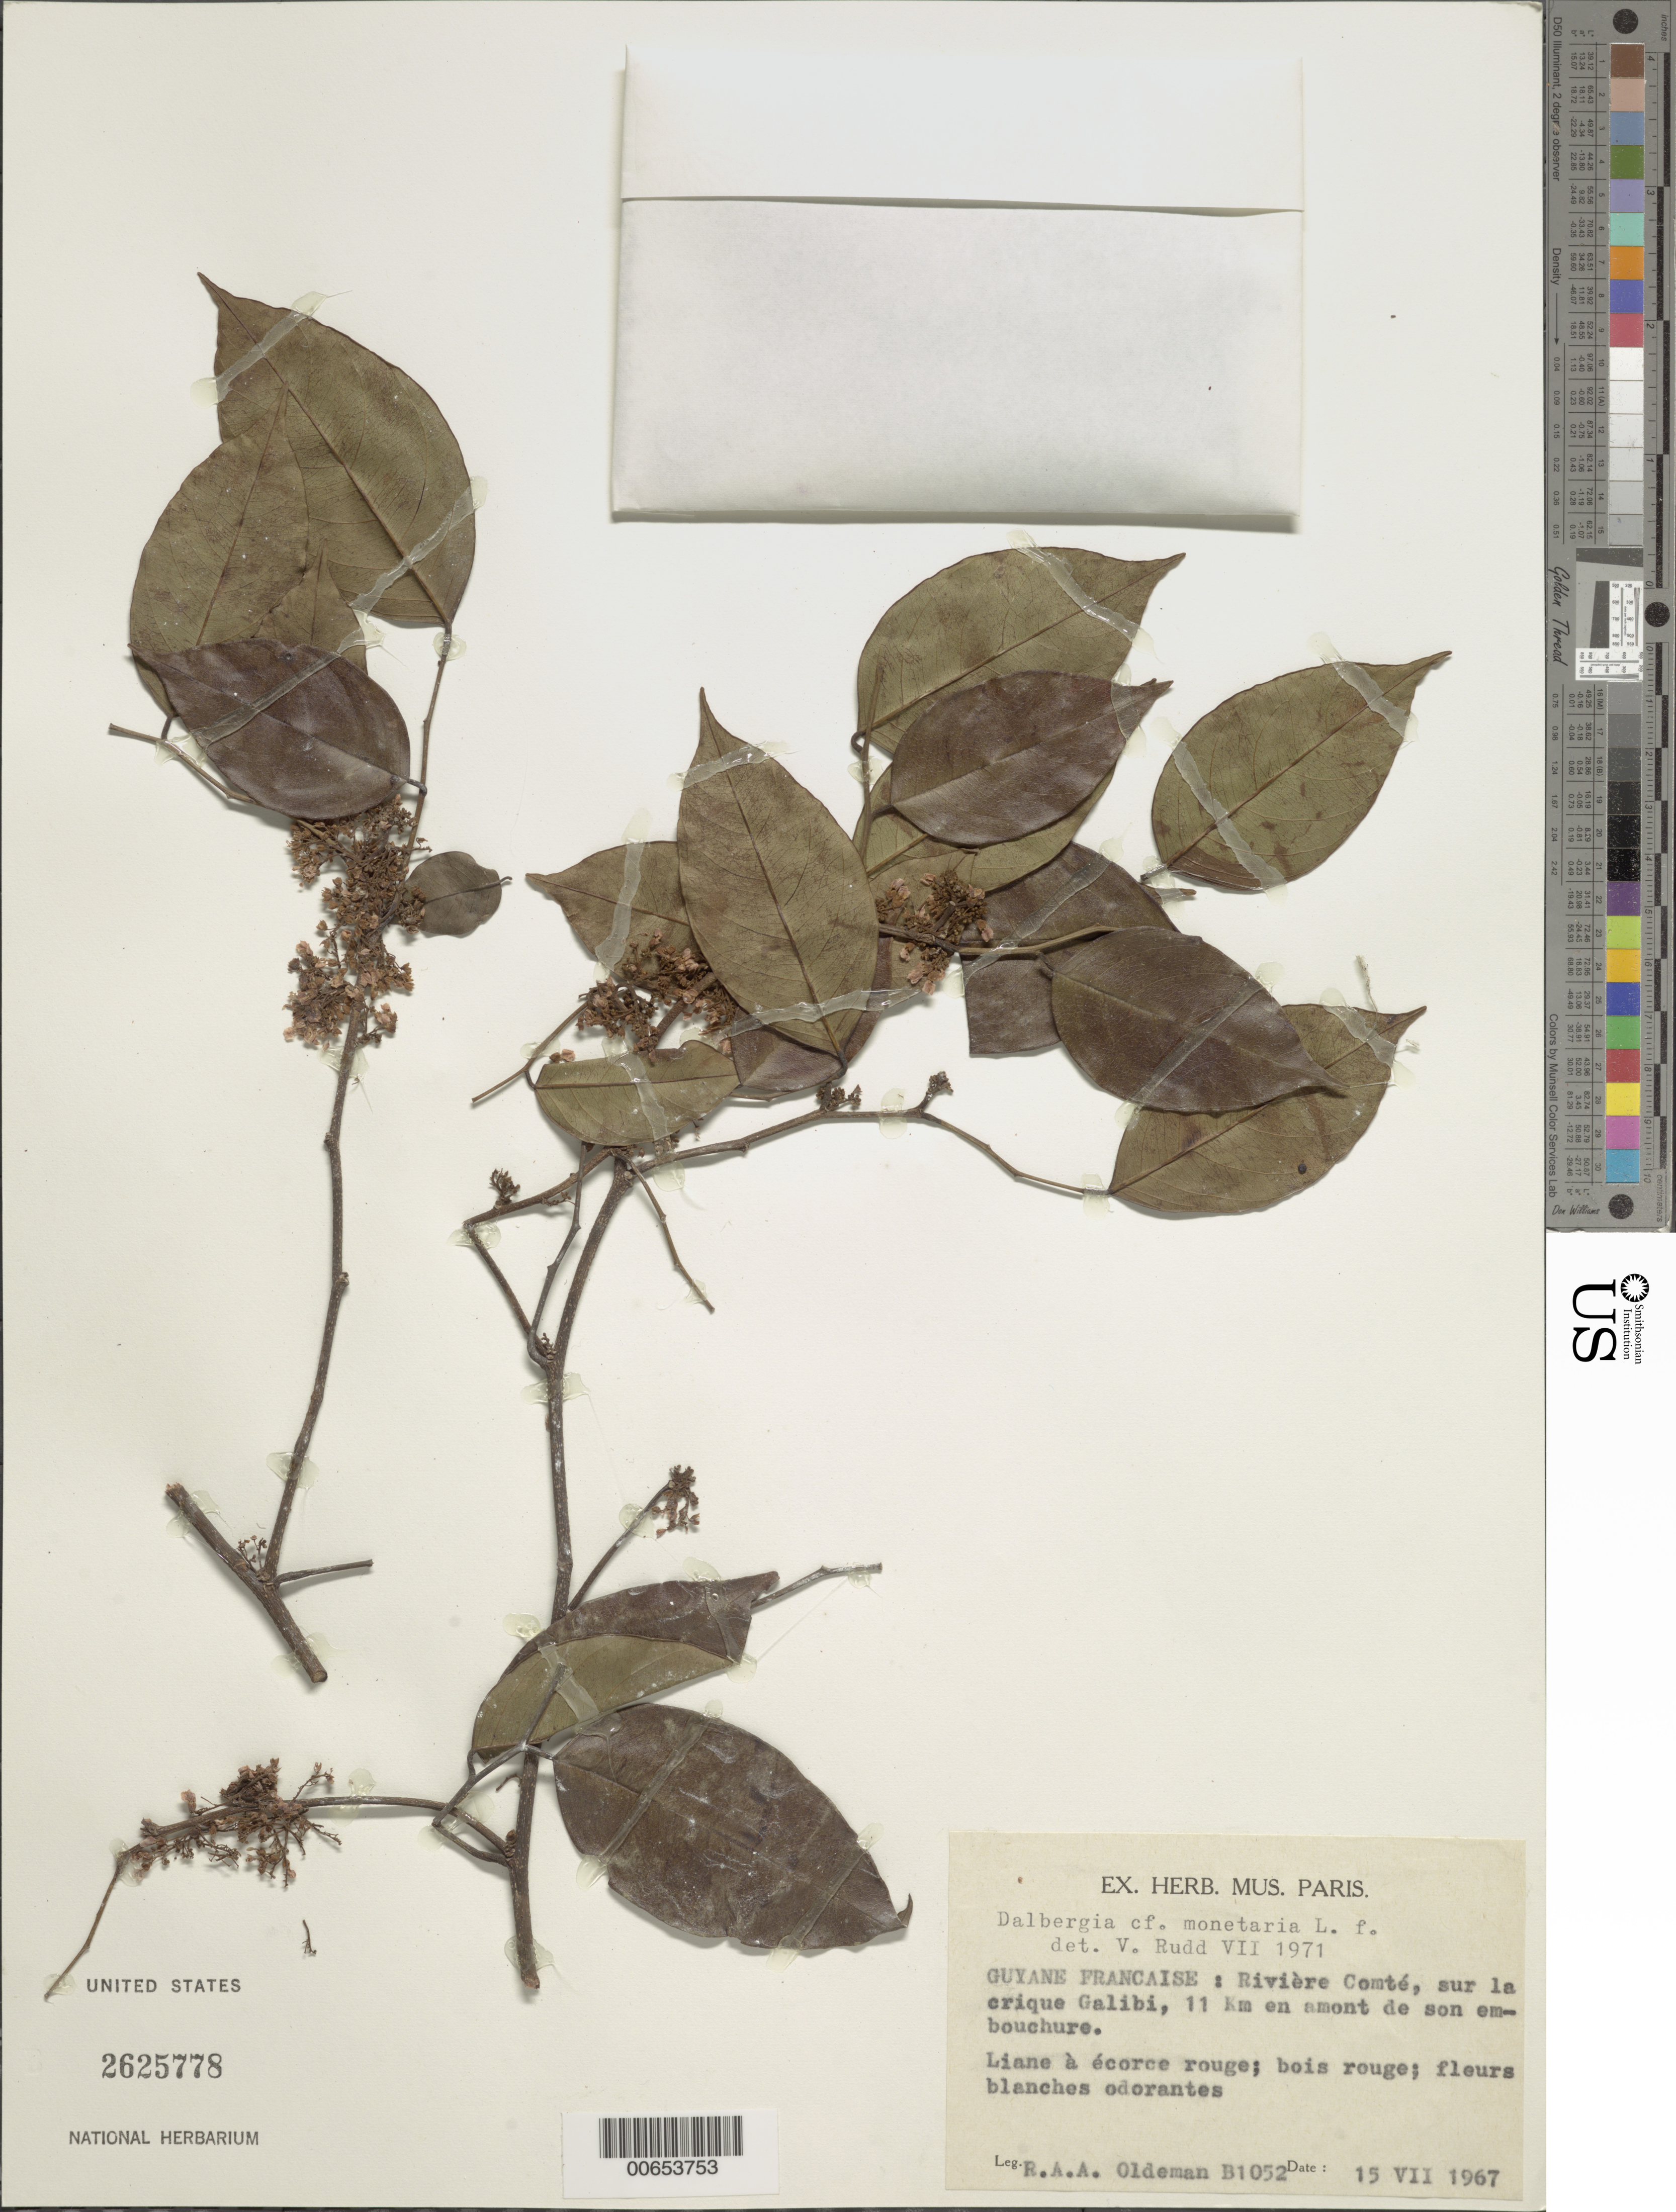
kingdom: Plantae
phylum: Tracheophyta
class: Magnoliopsida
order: Fabales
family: Fabaceae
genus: Dalbergia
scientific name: Dalbergia monetaria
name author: L. f.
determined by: Rudd, V. E.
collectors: R. Oldeman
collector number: B 1052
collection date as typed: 15-Jul-67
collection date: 1967-07-15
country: French Guiana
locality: Rivière Comté, crique Galibi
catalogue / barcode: US 2625778